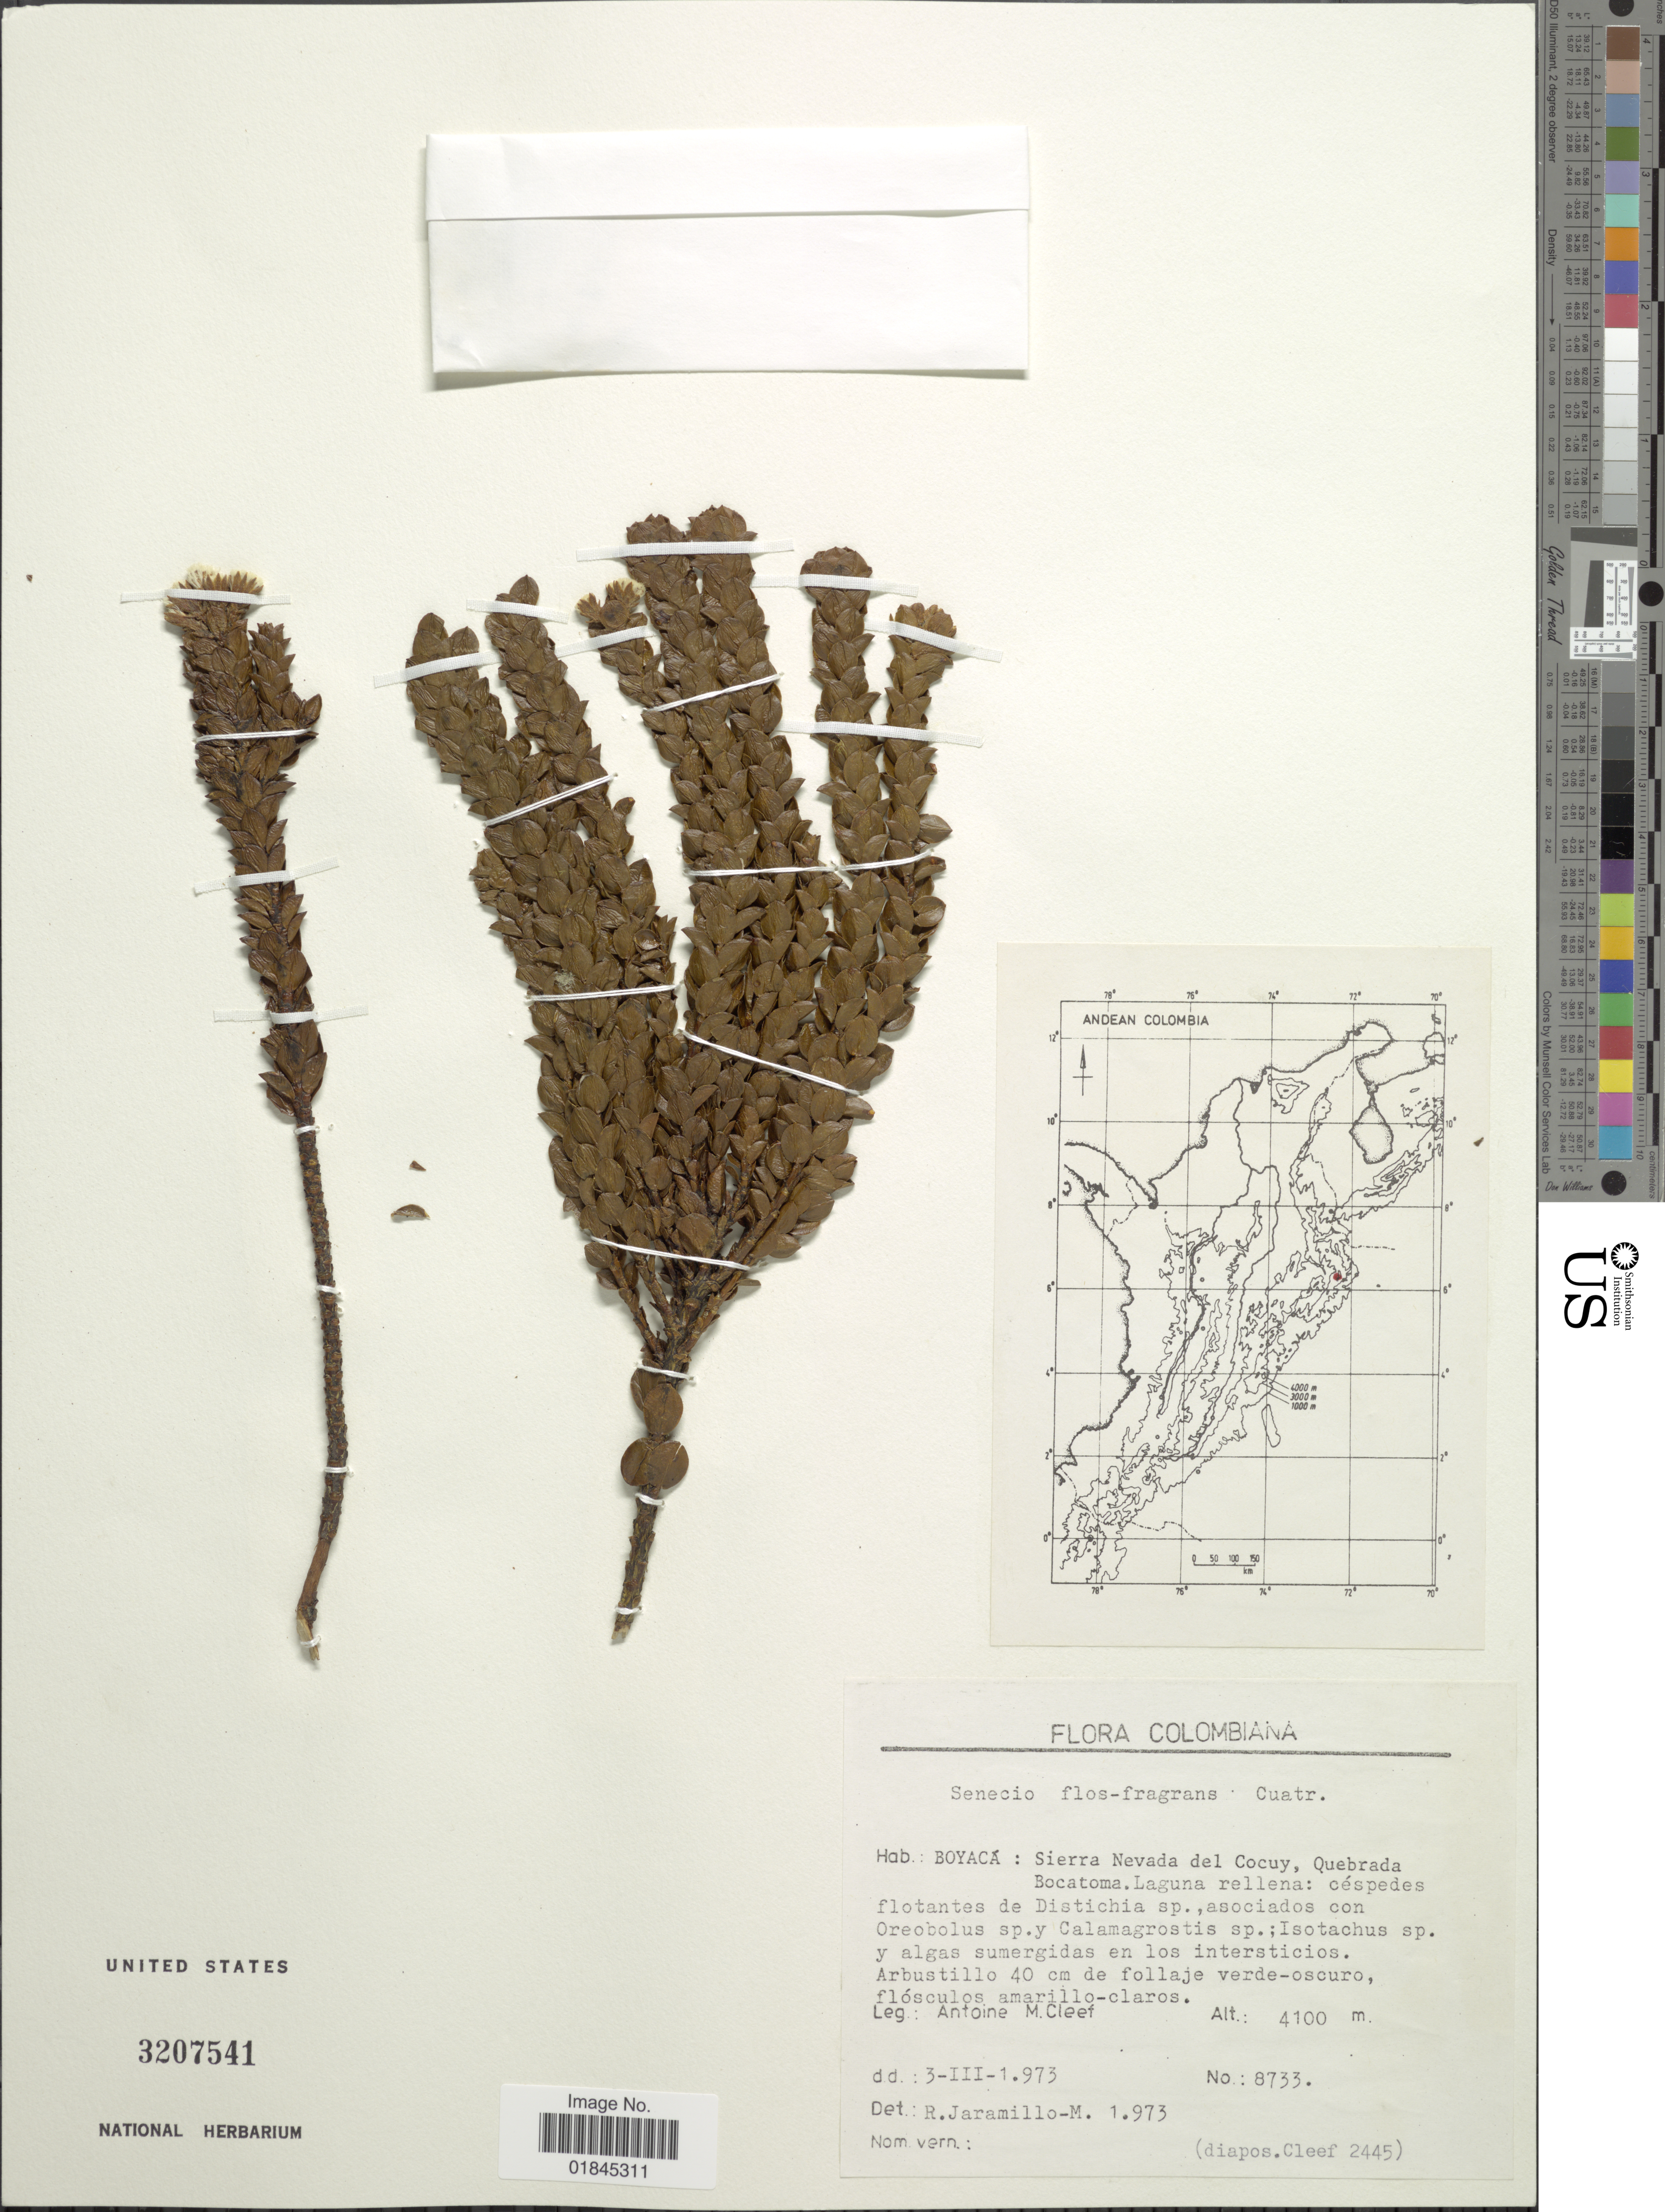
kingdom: Plantae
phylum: Tracheophyta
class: Magnoliopsida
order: Asterales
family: Asteraceae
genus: Pentacalia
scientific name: Pentacalia flosfragrans var. frigidophila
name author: (Cuatrec.) Cuatrec.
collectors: A. M. Cleef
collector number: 8733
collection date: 1973-03-03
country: Colombia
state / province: Boyacá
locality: Boyacá: Sierra Nevada del Cocuy, Quebrada Bocatoma.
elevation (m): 4100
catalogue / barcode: US 3207541